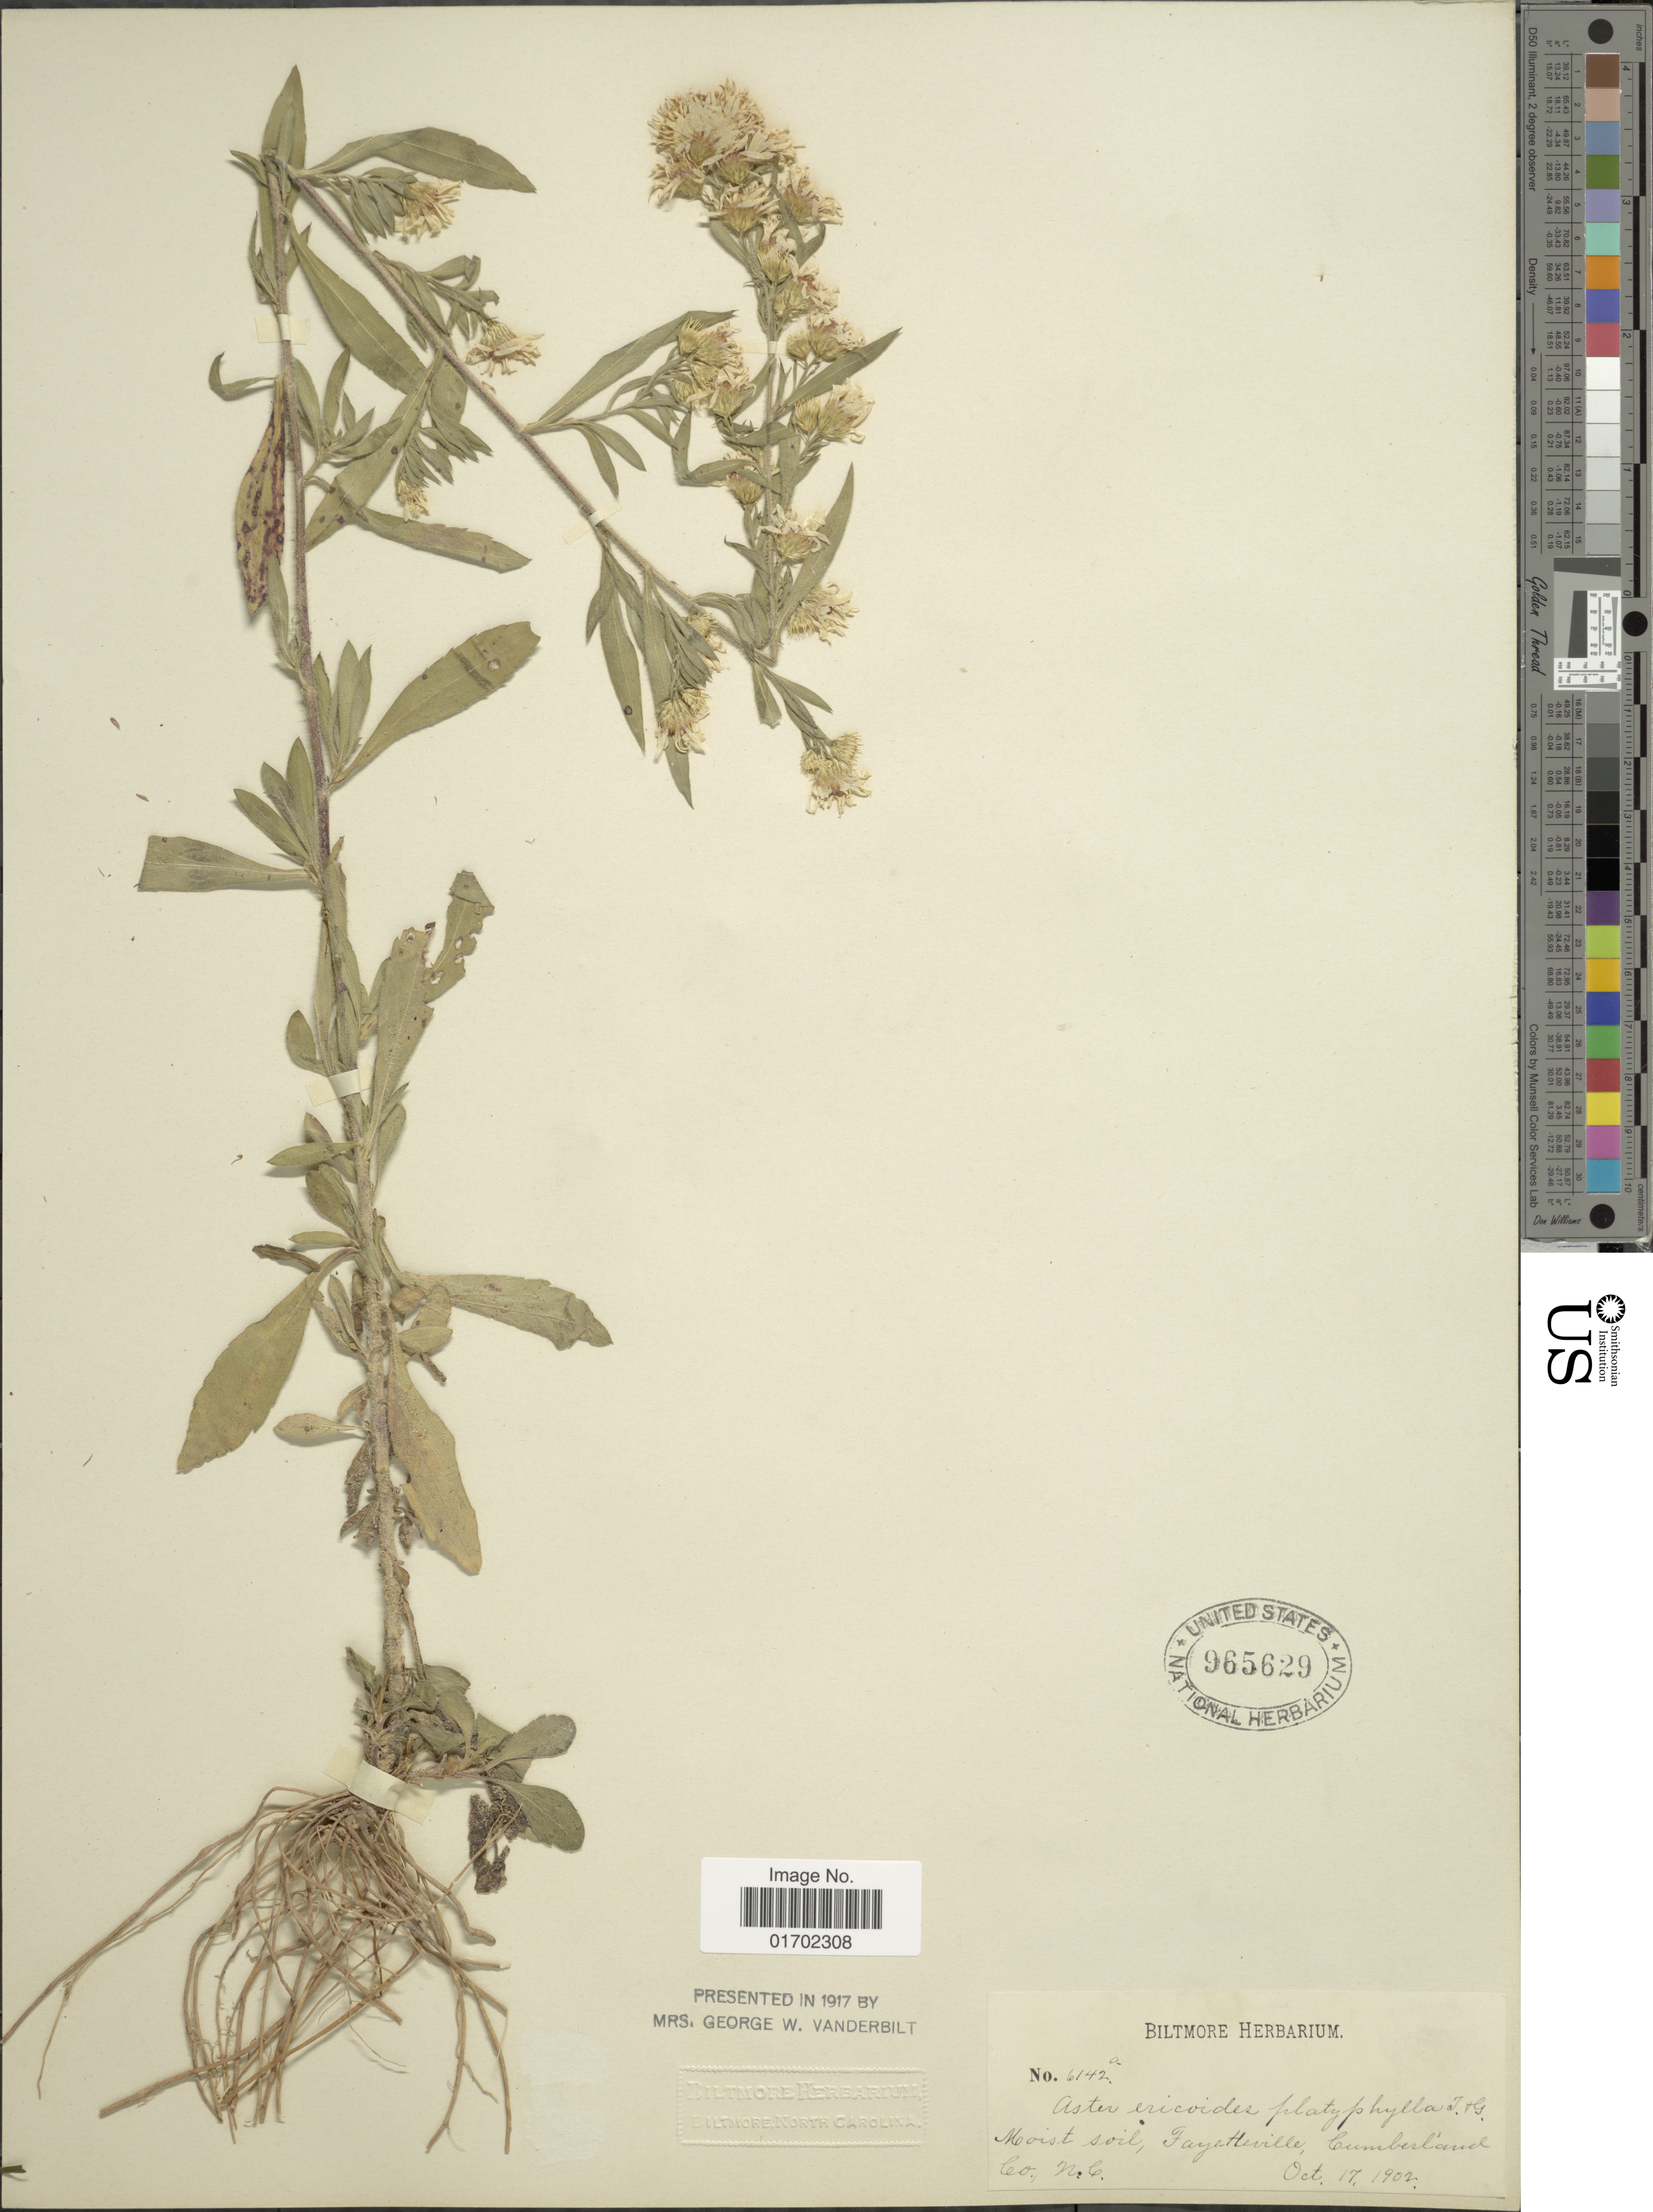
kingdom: Plantae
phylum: Tracheophyta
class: Magnoliopsida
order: Asterales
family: Asteraceae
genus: Symphyotrichum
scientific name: Symphyotrichum pilosum var. pilosum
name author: (Willd.) G.L. Nesom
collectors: ex herb. Biltmore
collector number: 6142a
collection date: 1902-10-17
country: United States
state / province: North Carolina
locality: Fayetteville, Cumberland Co.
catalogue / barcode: US 965629